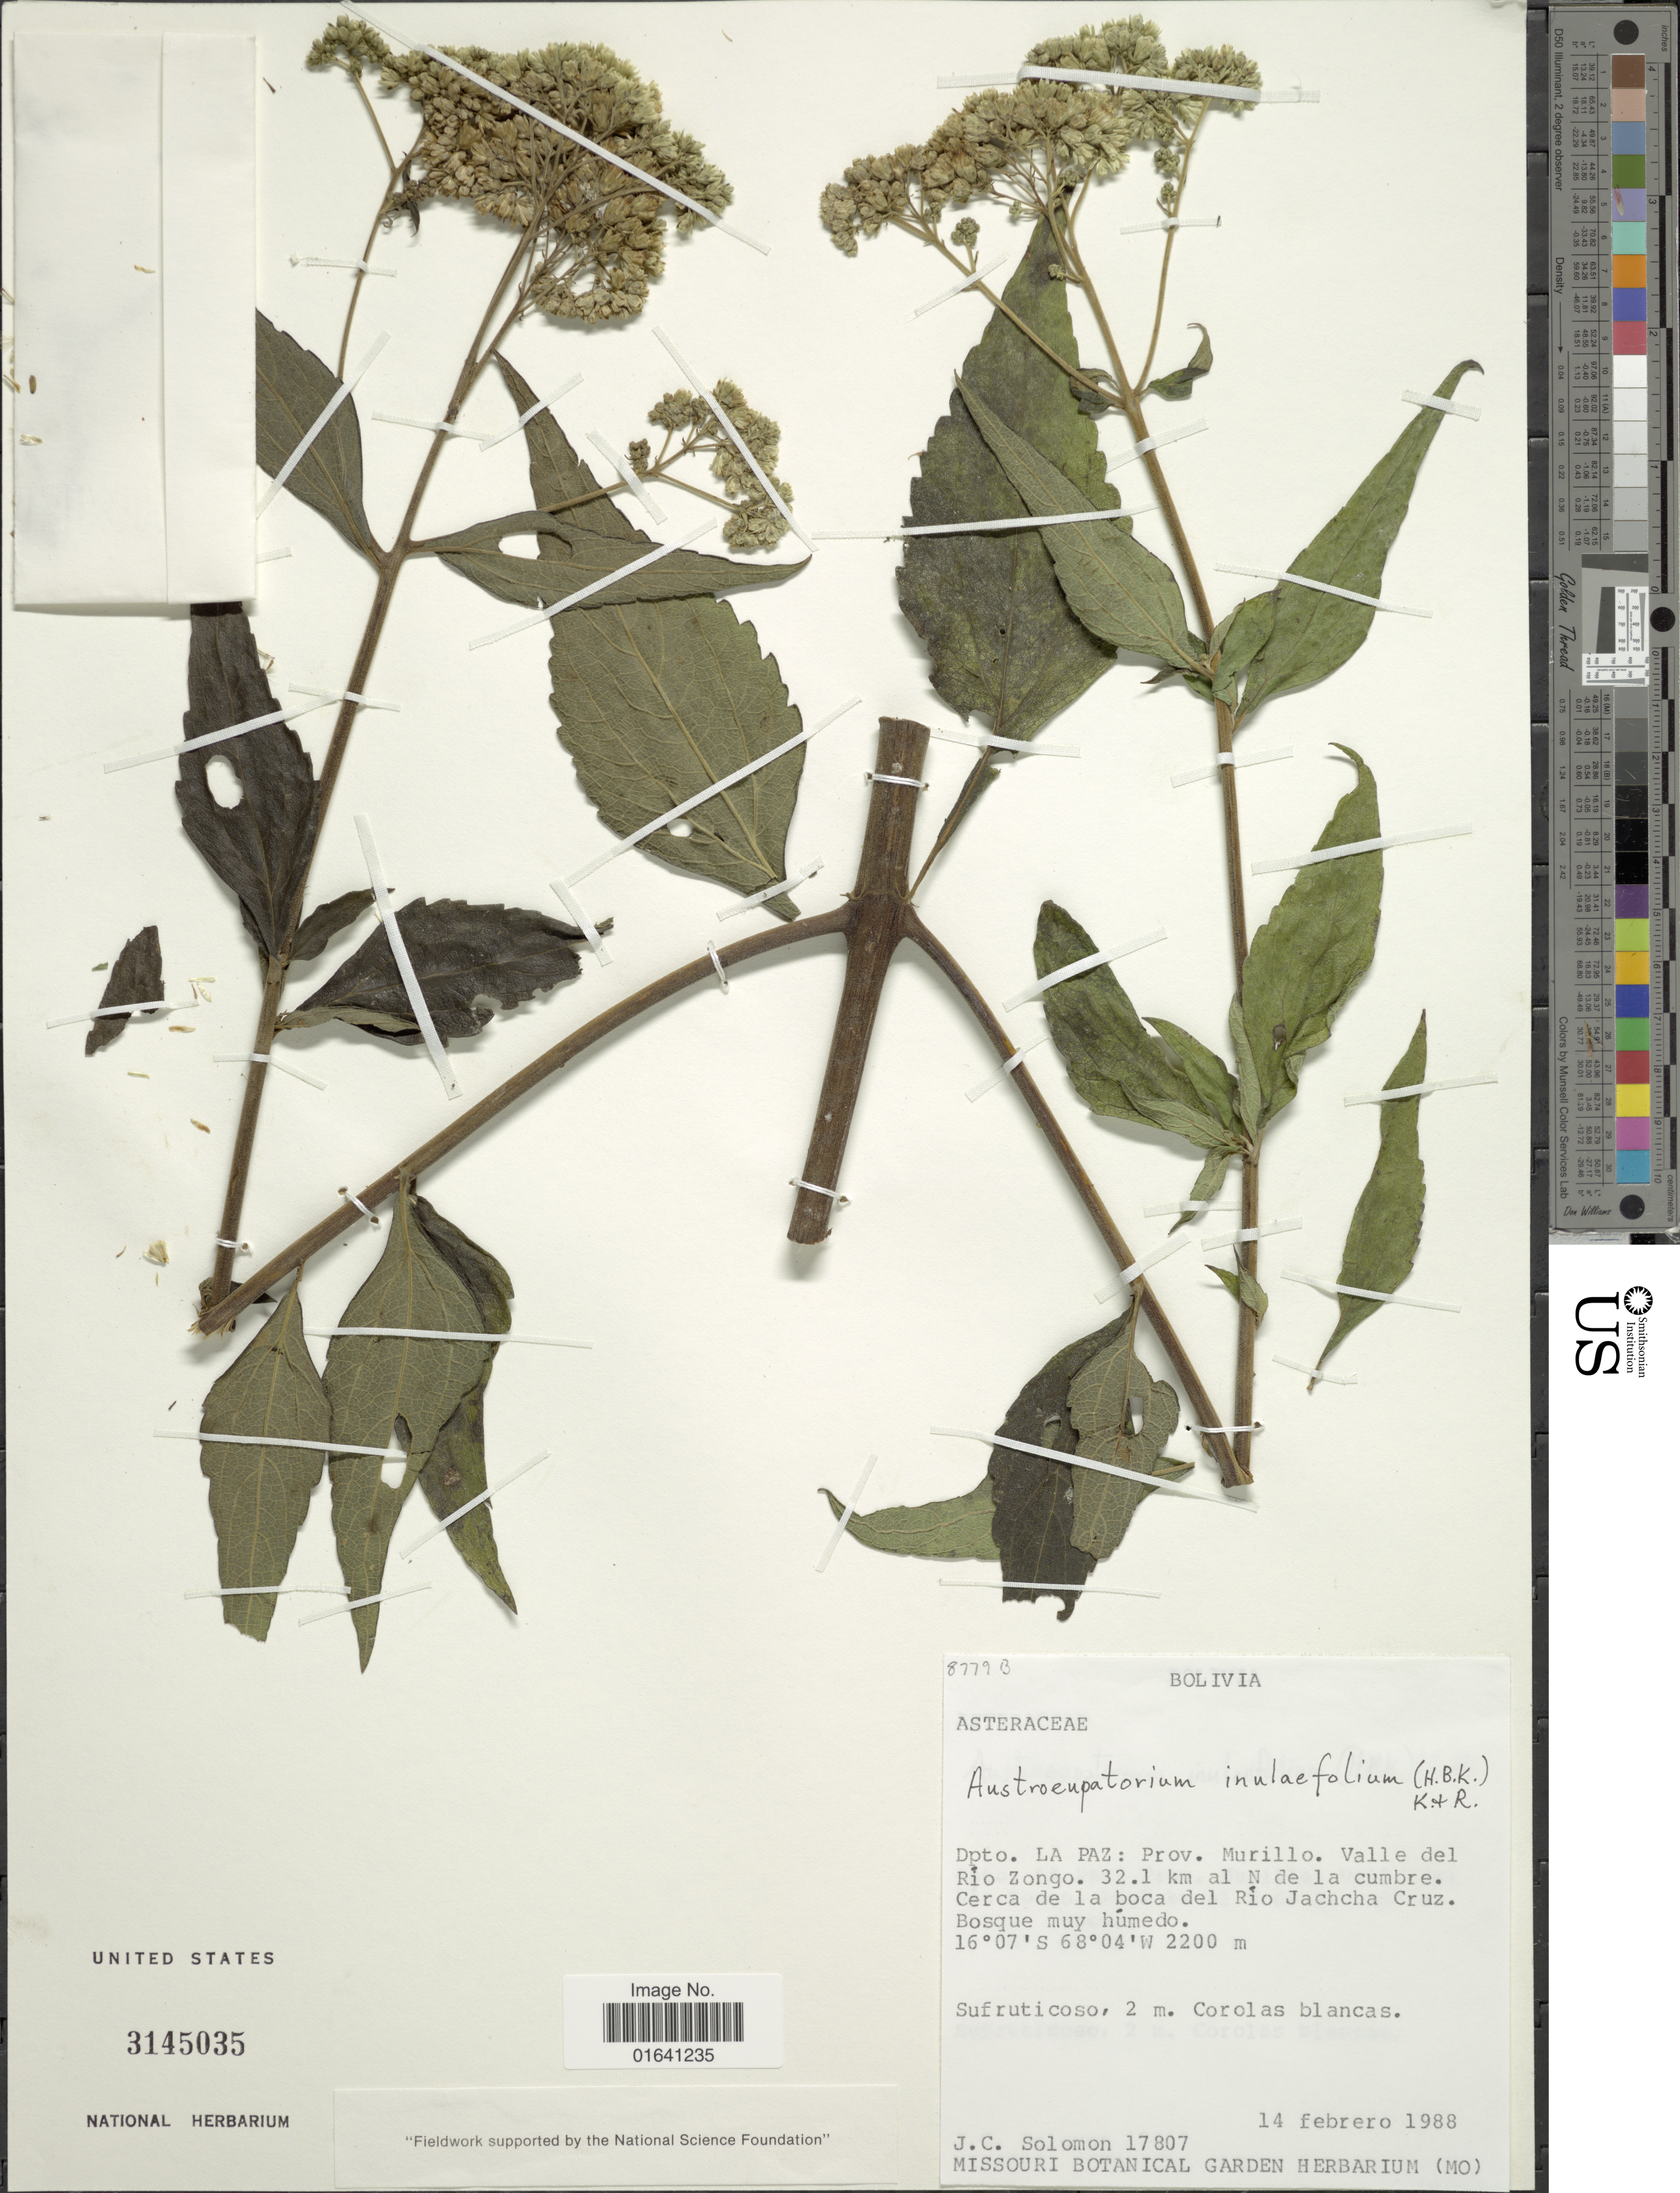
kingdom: Plantae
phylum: Tracheophyta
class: Magnoliopsida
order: Asterales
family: Asteraceae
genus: Austroeupatorium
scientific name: Austroeupatorium inulaefolium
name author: (Kunth) R.M. King & H. Rob.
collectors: J. C. Solomon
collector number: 17807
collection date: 1988-02-14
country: El Salvador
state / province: La Paz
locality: Dpto. La Paz: Prov. Murillo. Valle del Río Zongo. 32.1 km al N de la cumbre. Cerca de la boca del Río Jachcha Cruz. Bosque muy húmedo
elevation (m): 2200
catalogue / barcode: US 3145035